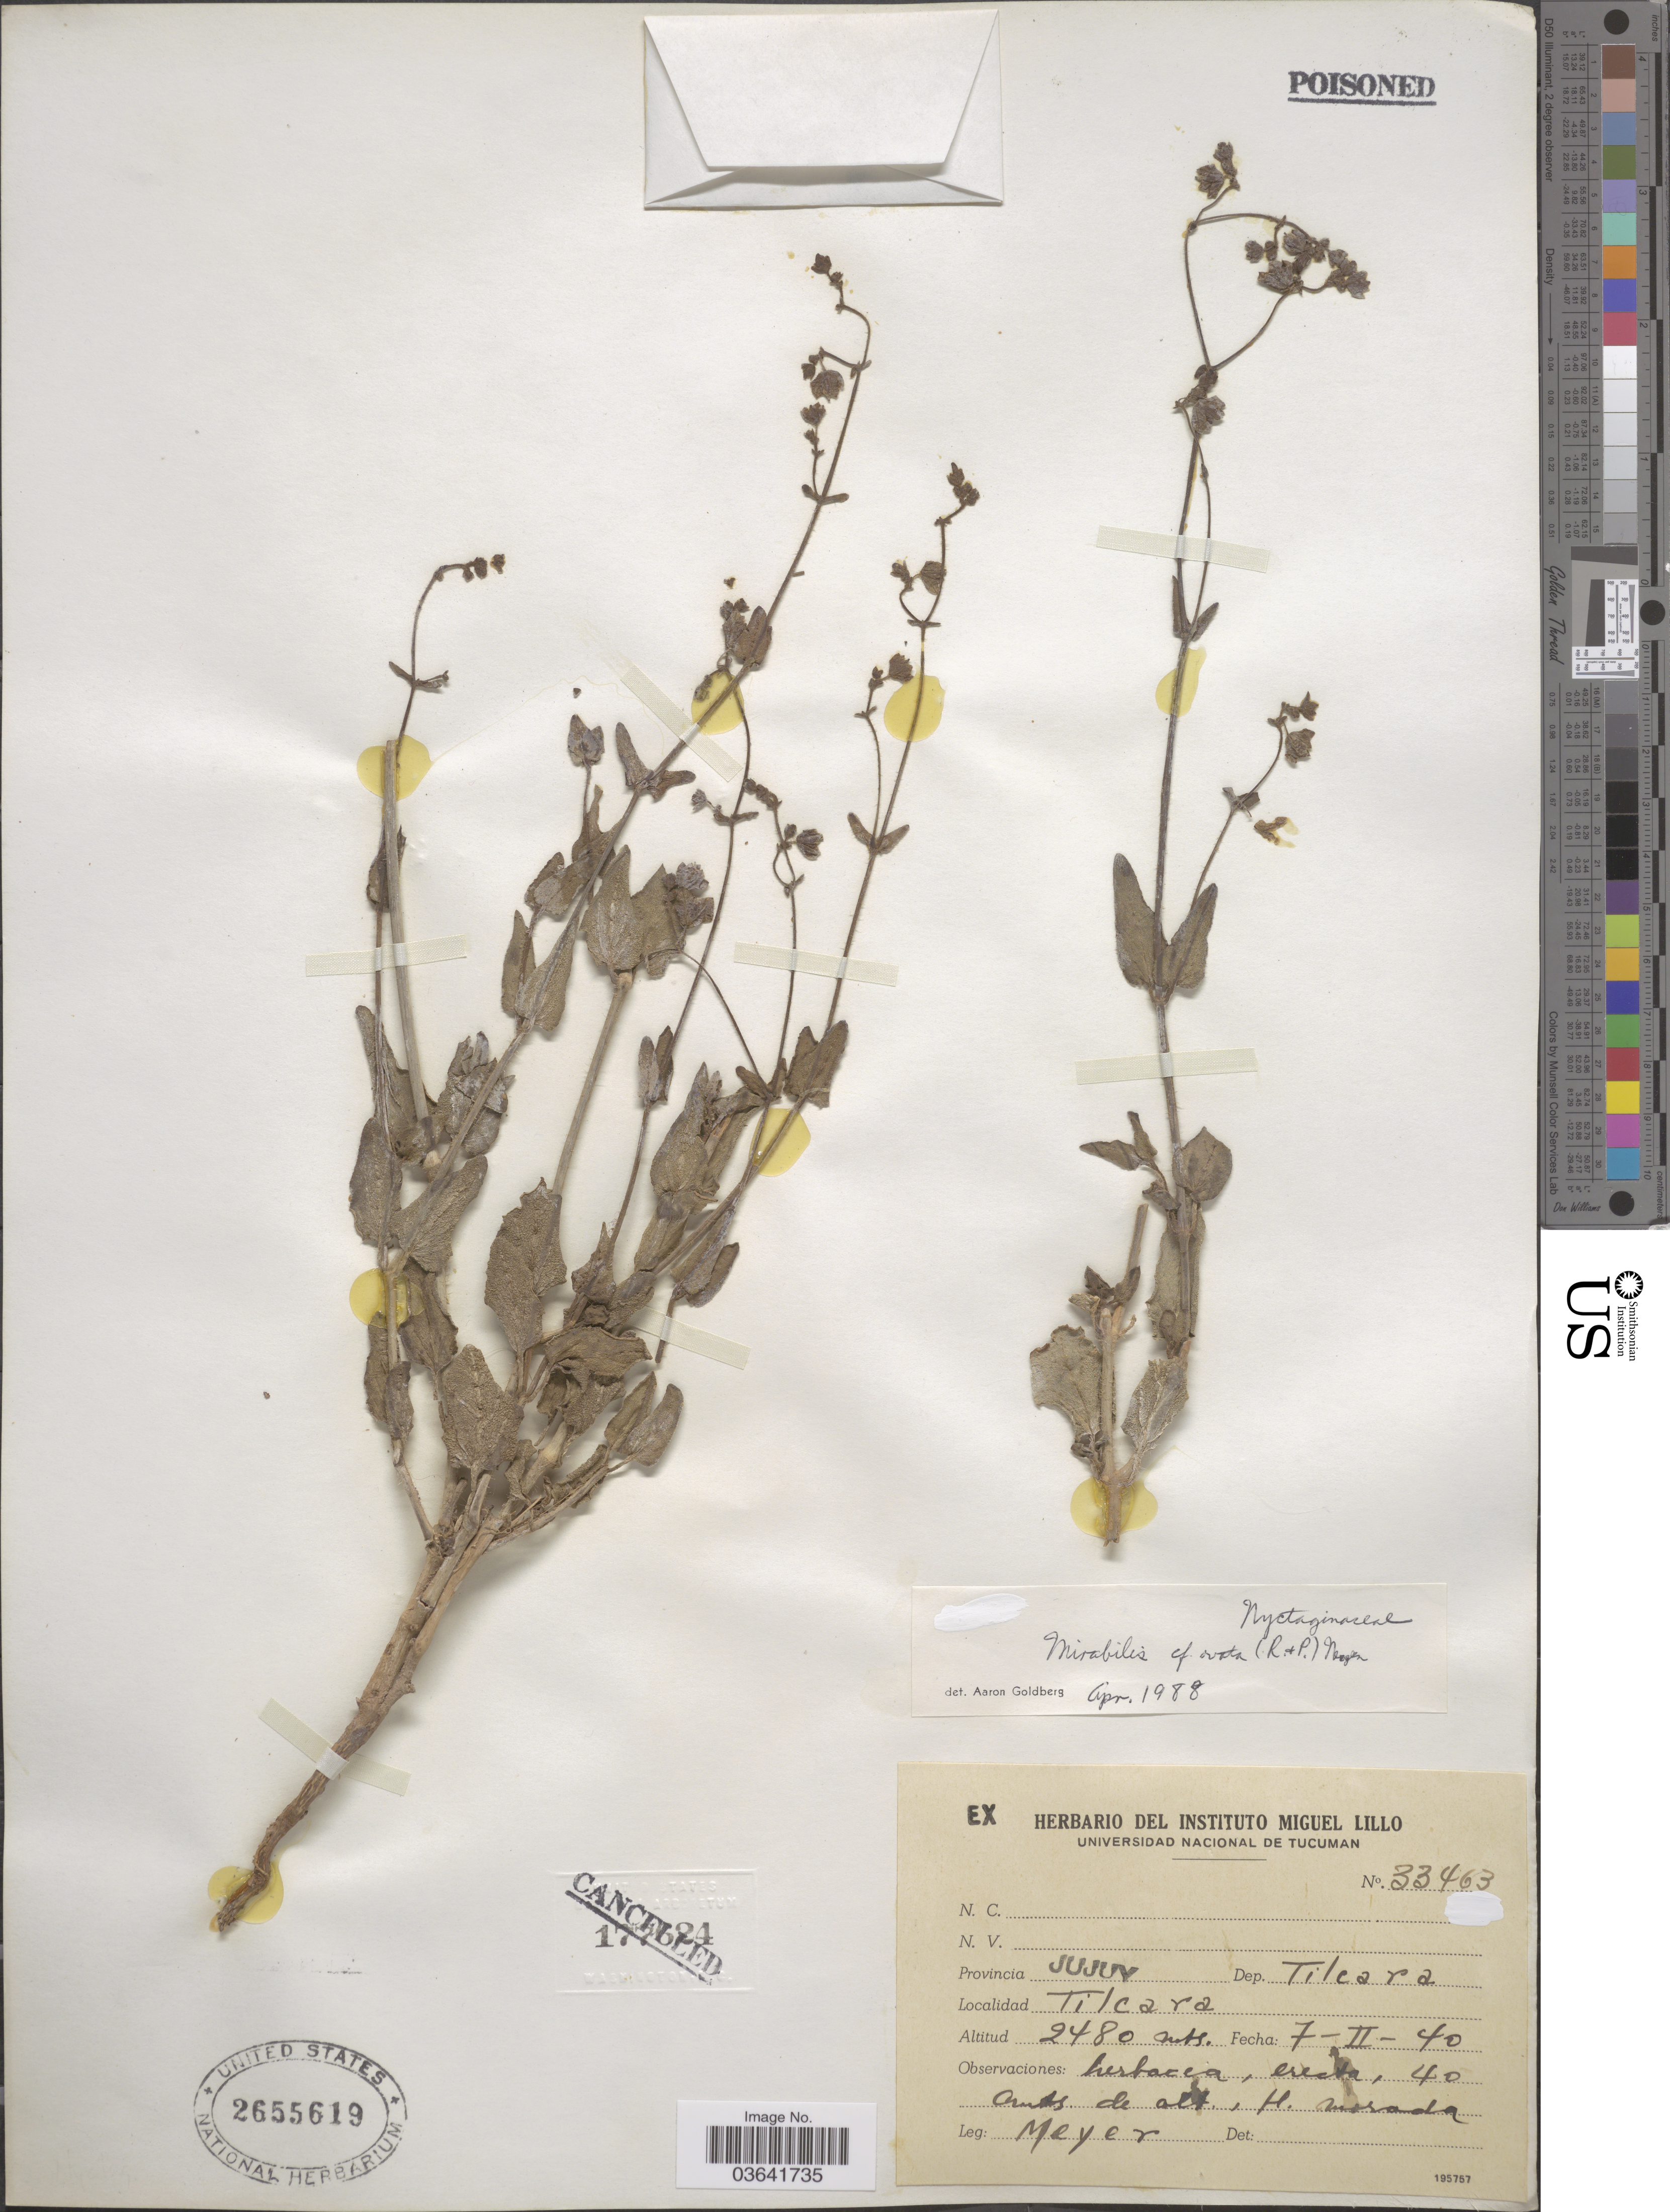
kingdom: Plantae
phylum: Tracheophyta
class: Magnoliopsida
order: Caryophyllales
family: Nyctaginaceae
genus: Mirabilis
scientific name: Mirabilis ovata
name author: (Ruiz & Pav.) Meigen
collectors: -- Meyer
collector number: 33463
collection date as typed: Transcribed d/m/y: 7/2/40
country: Argentina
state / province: Jujuy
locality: Dep. Tilcara, Tilcara.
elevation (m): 2480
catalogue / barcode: US 2655619